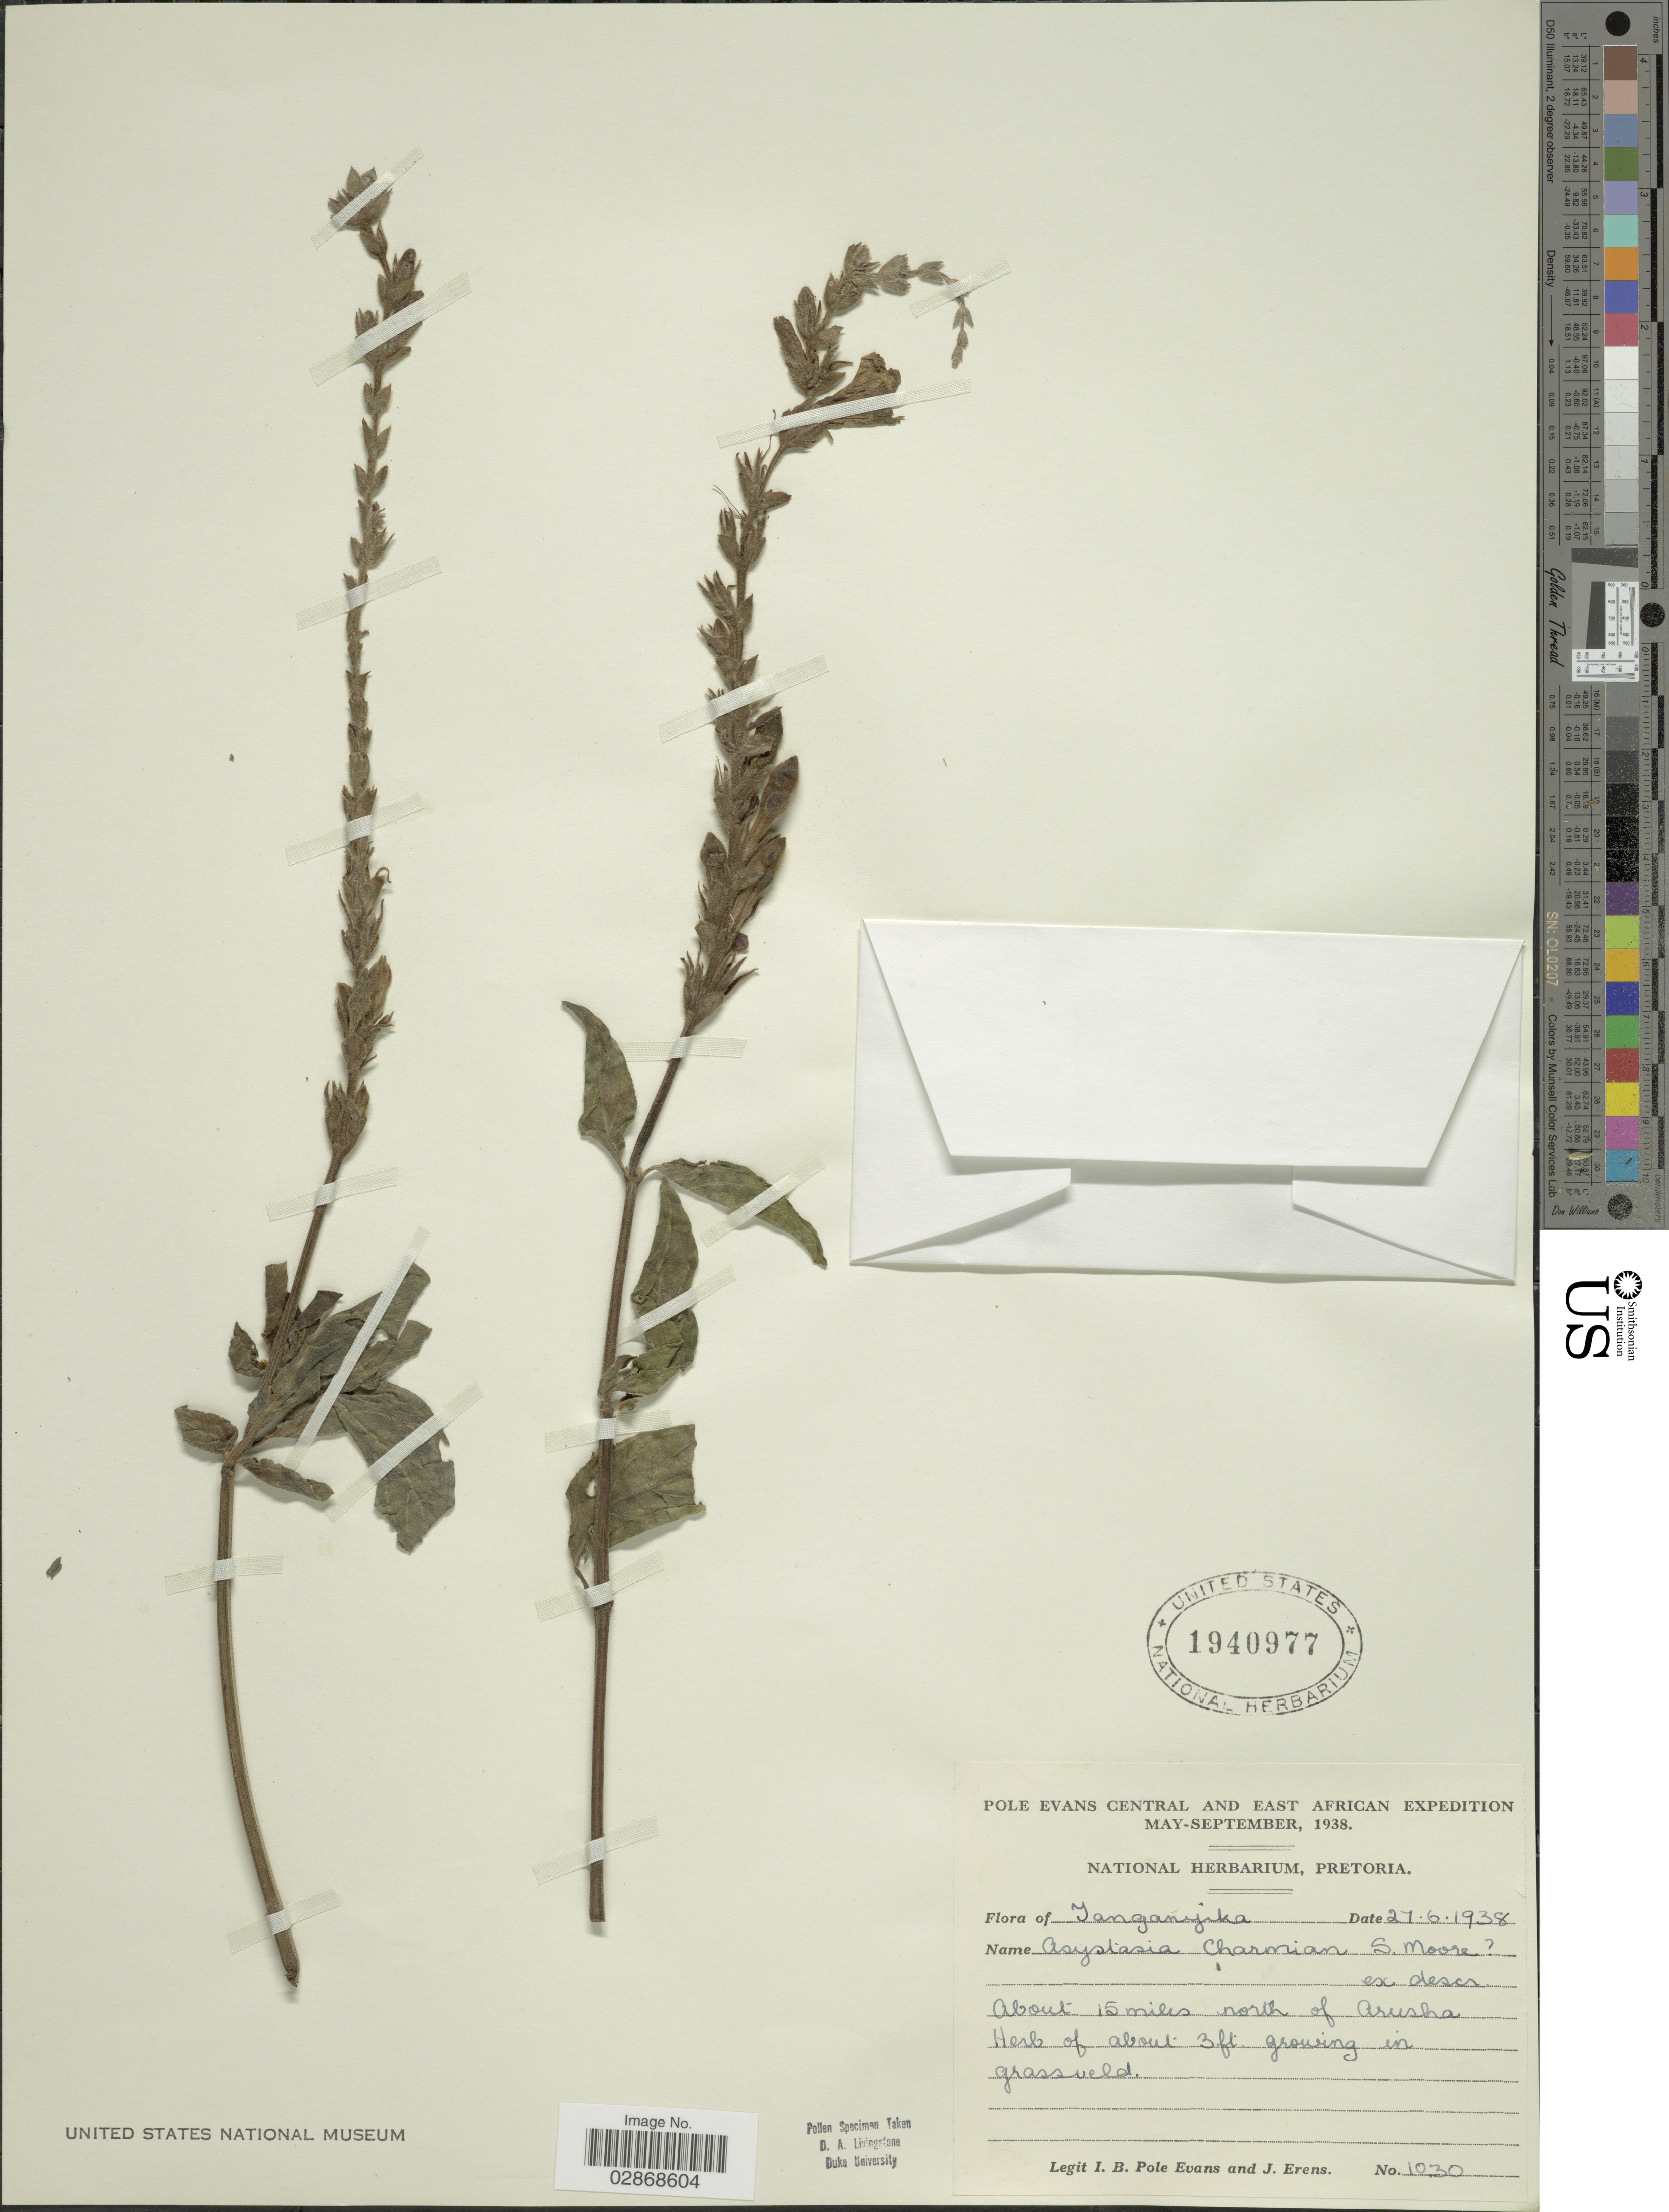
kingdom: Plantae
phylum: Tracheophyta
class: Magnoliopsida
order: Lamiales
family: Acanthaceae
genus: Asystasia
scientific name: Asystasia charmian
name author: S. Moore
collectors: I. B. Pole-Evans & J. Erens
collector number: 1030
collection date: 1938-06-27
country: Tanzania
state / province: Arusha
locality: Tanganyika. About 15 miles north of Arusha.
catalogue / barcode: US 1940977